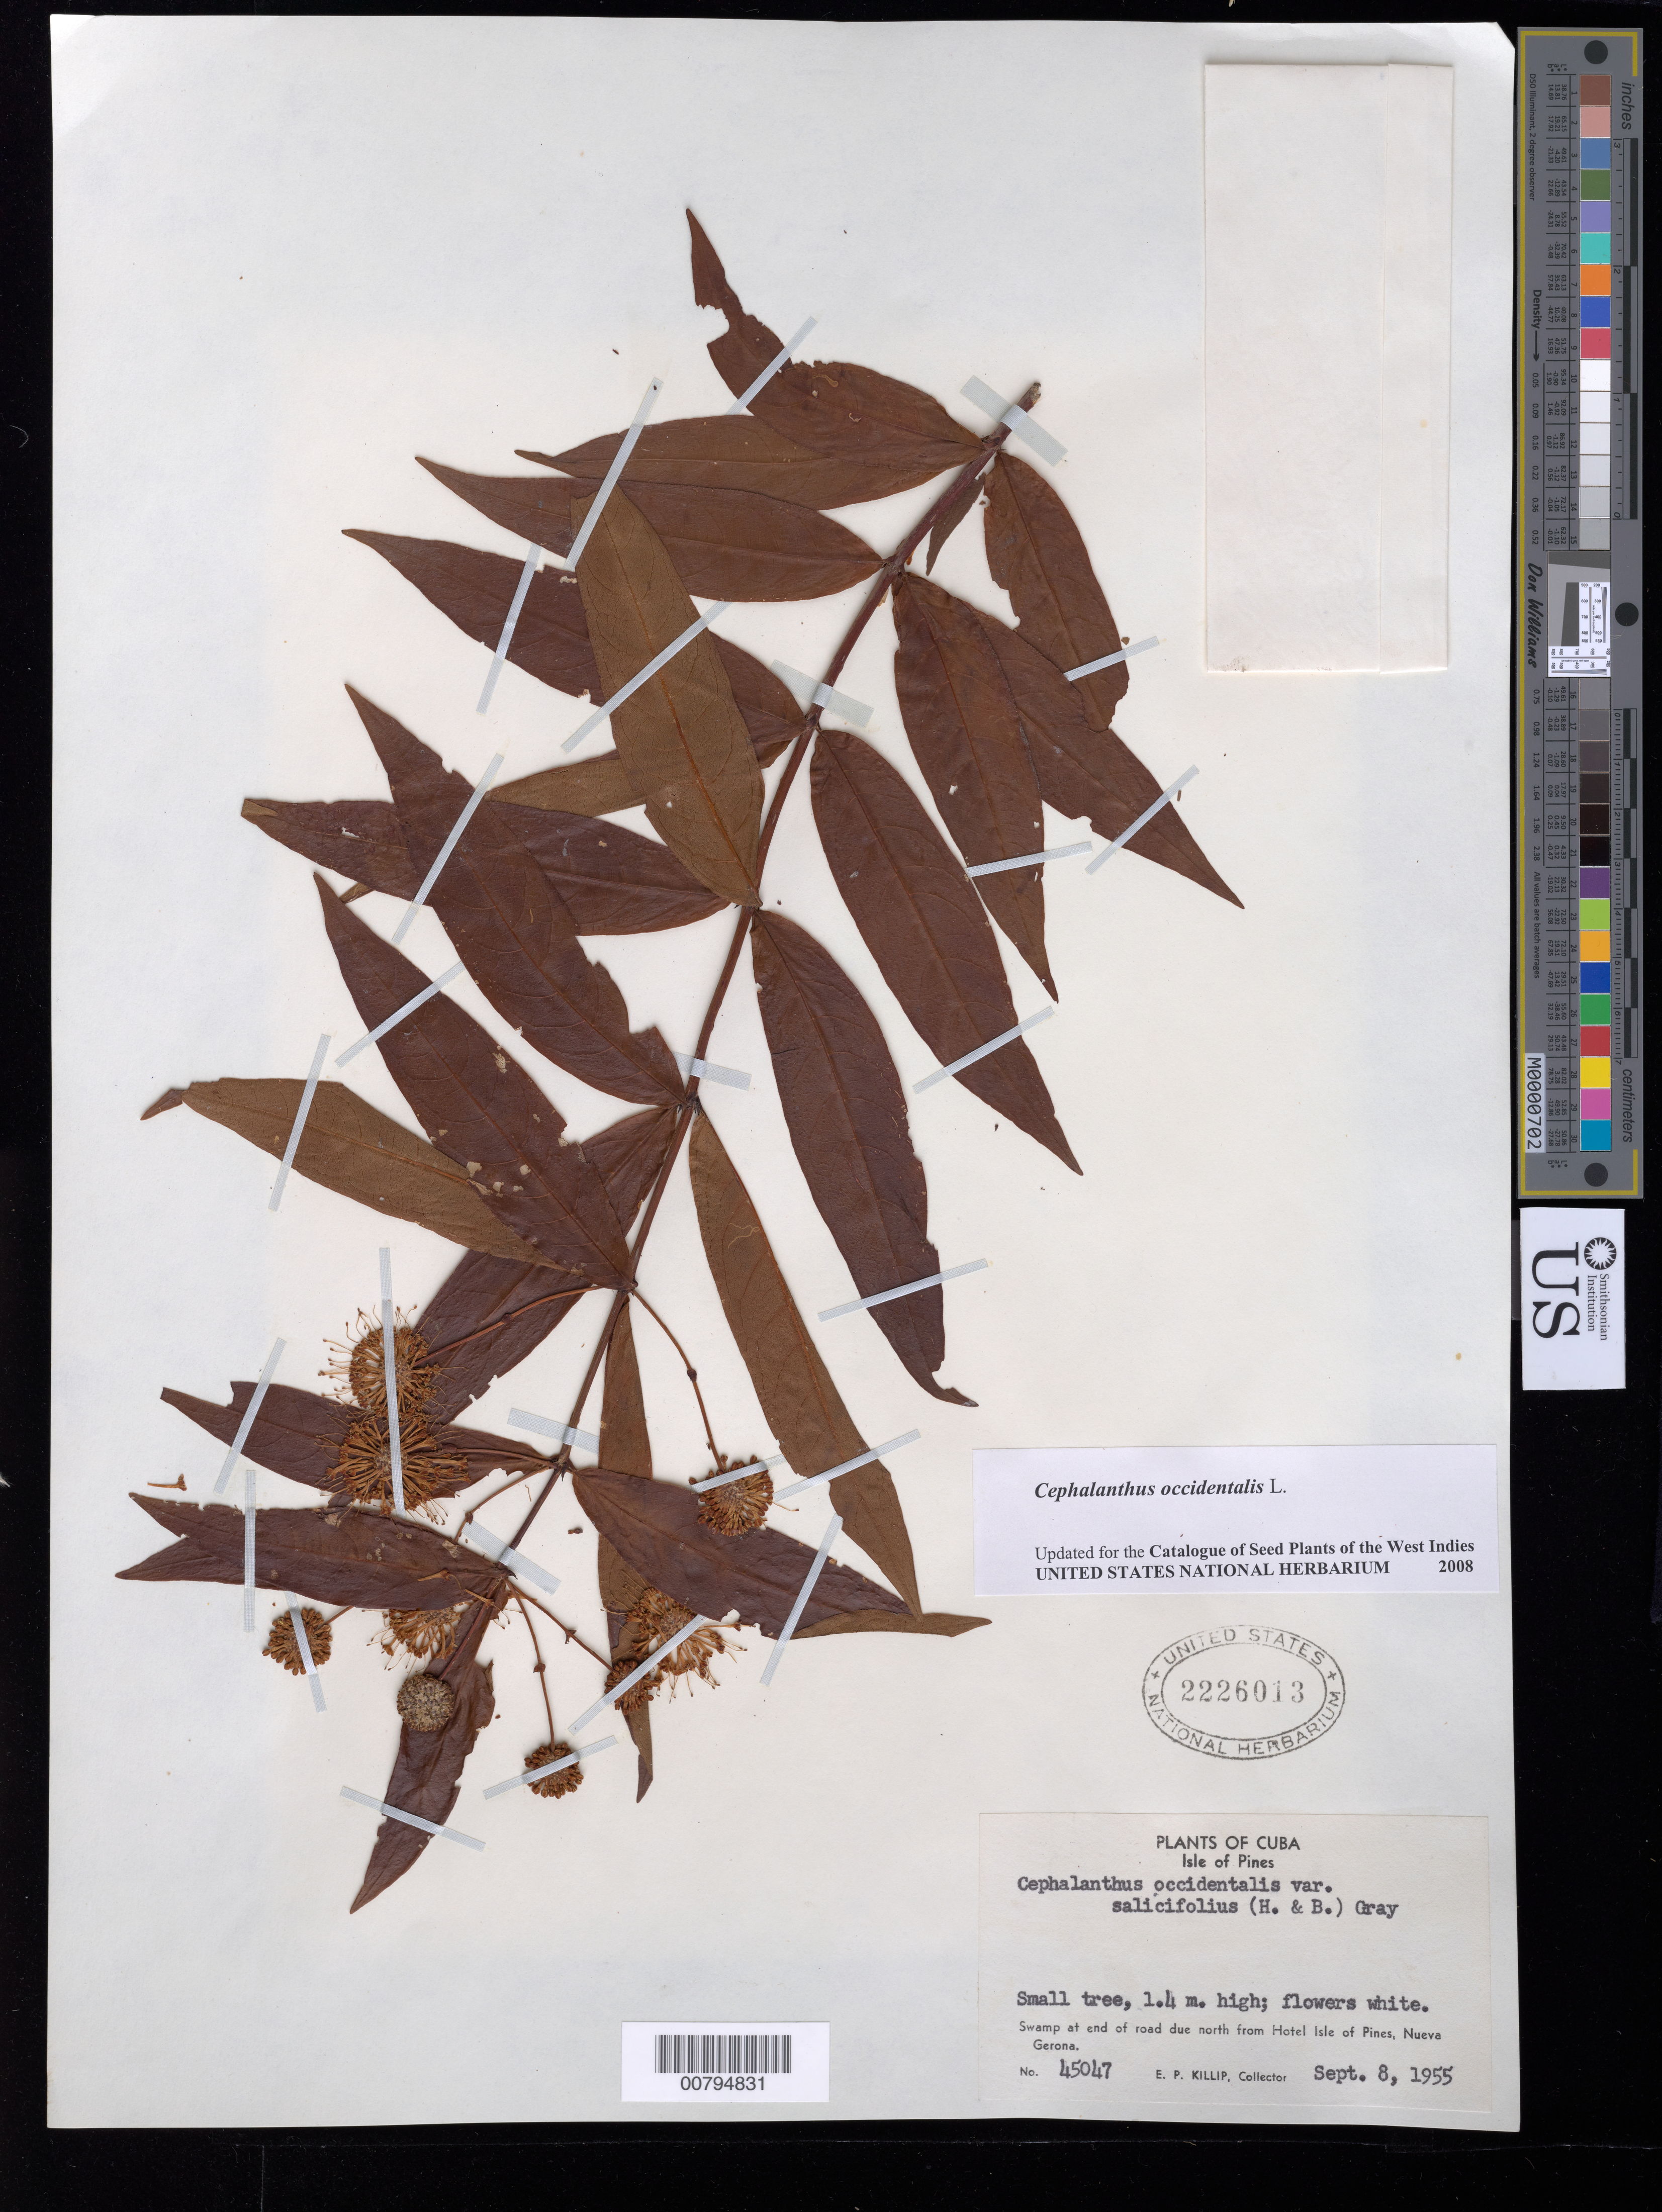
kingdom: Plantae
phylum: Tracheophyta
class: Magnoliopsida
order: Gentianales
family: Rubiaceae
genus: Cephalanthus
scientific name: Cephalanthus occidentalis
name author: L.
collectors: E. P. Killip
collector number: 45047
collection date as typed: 08 Sep 1955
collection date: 1955-09-08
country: Cuba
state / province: Isla de La Juventud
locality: Swamp at end of road due north from Hotel Isle of Pines, Nueva Gerona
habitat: Swamp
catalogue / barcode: US 2226013